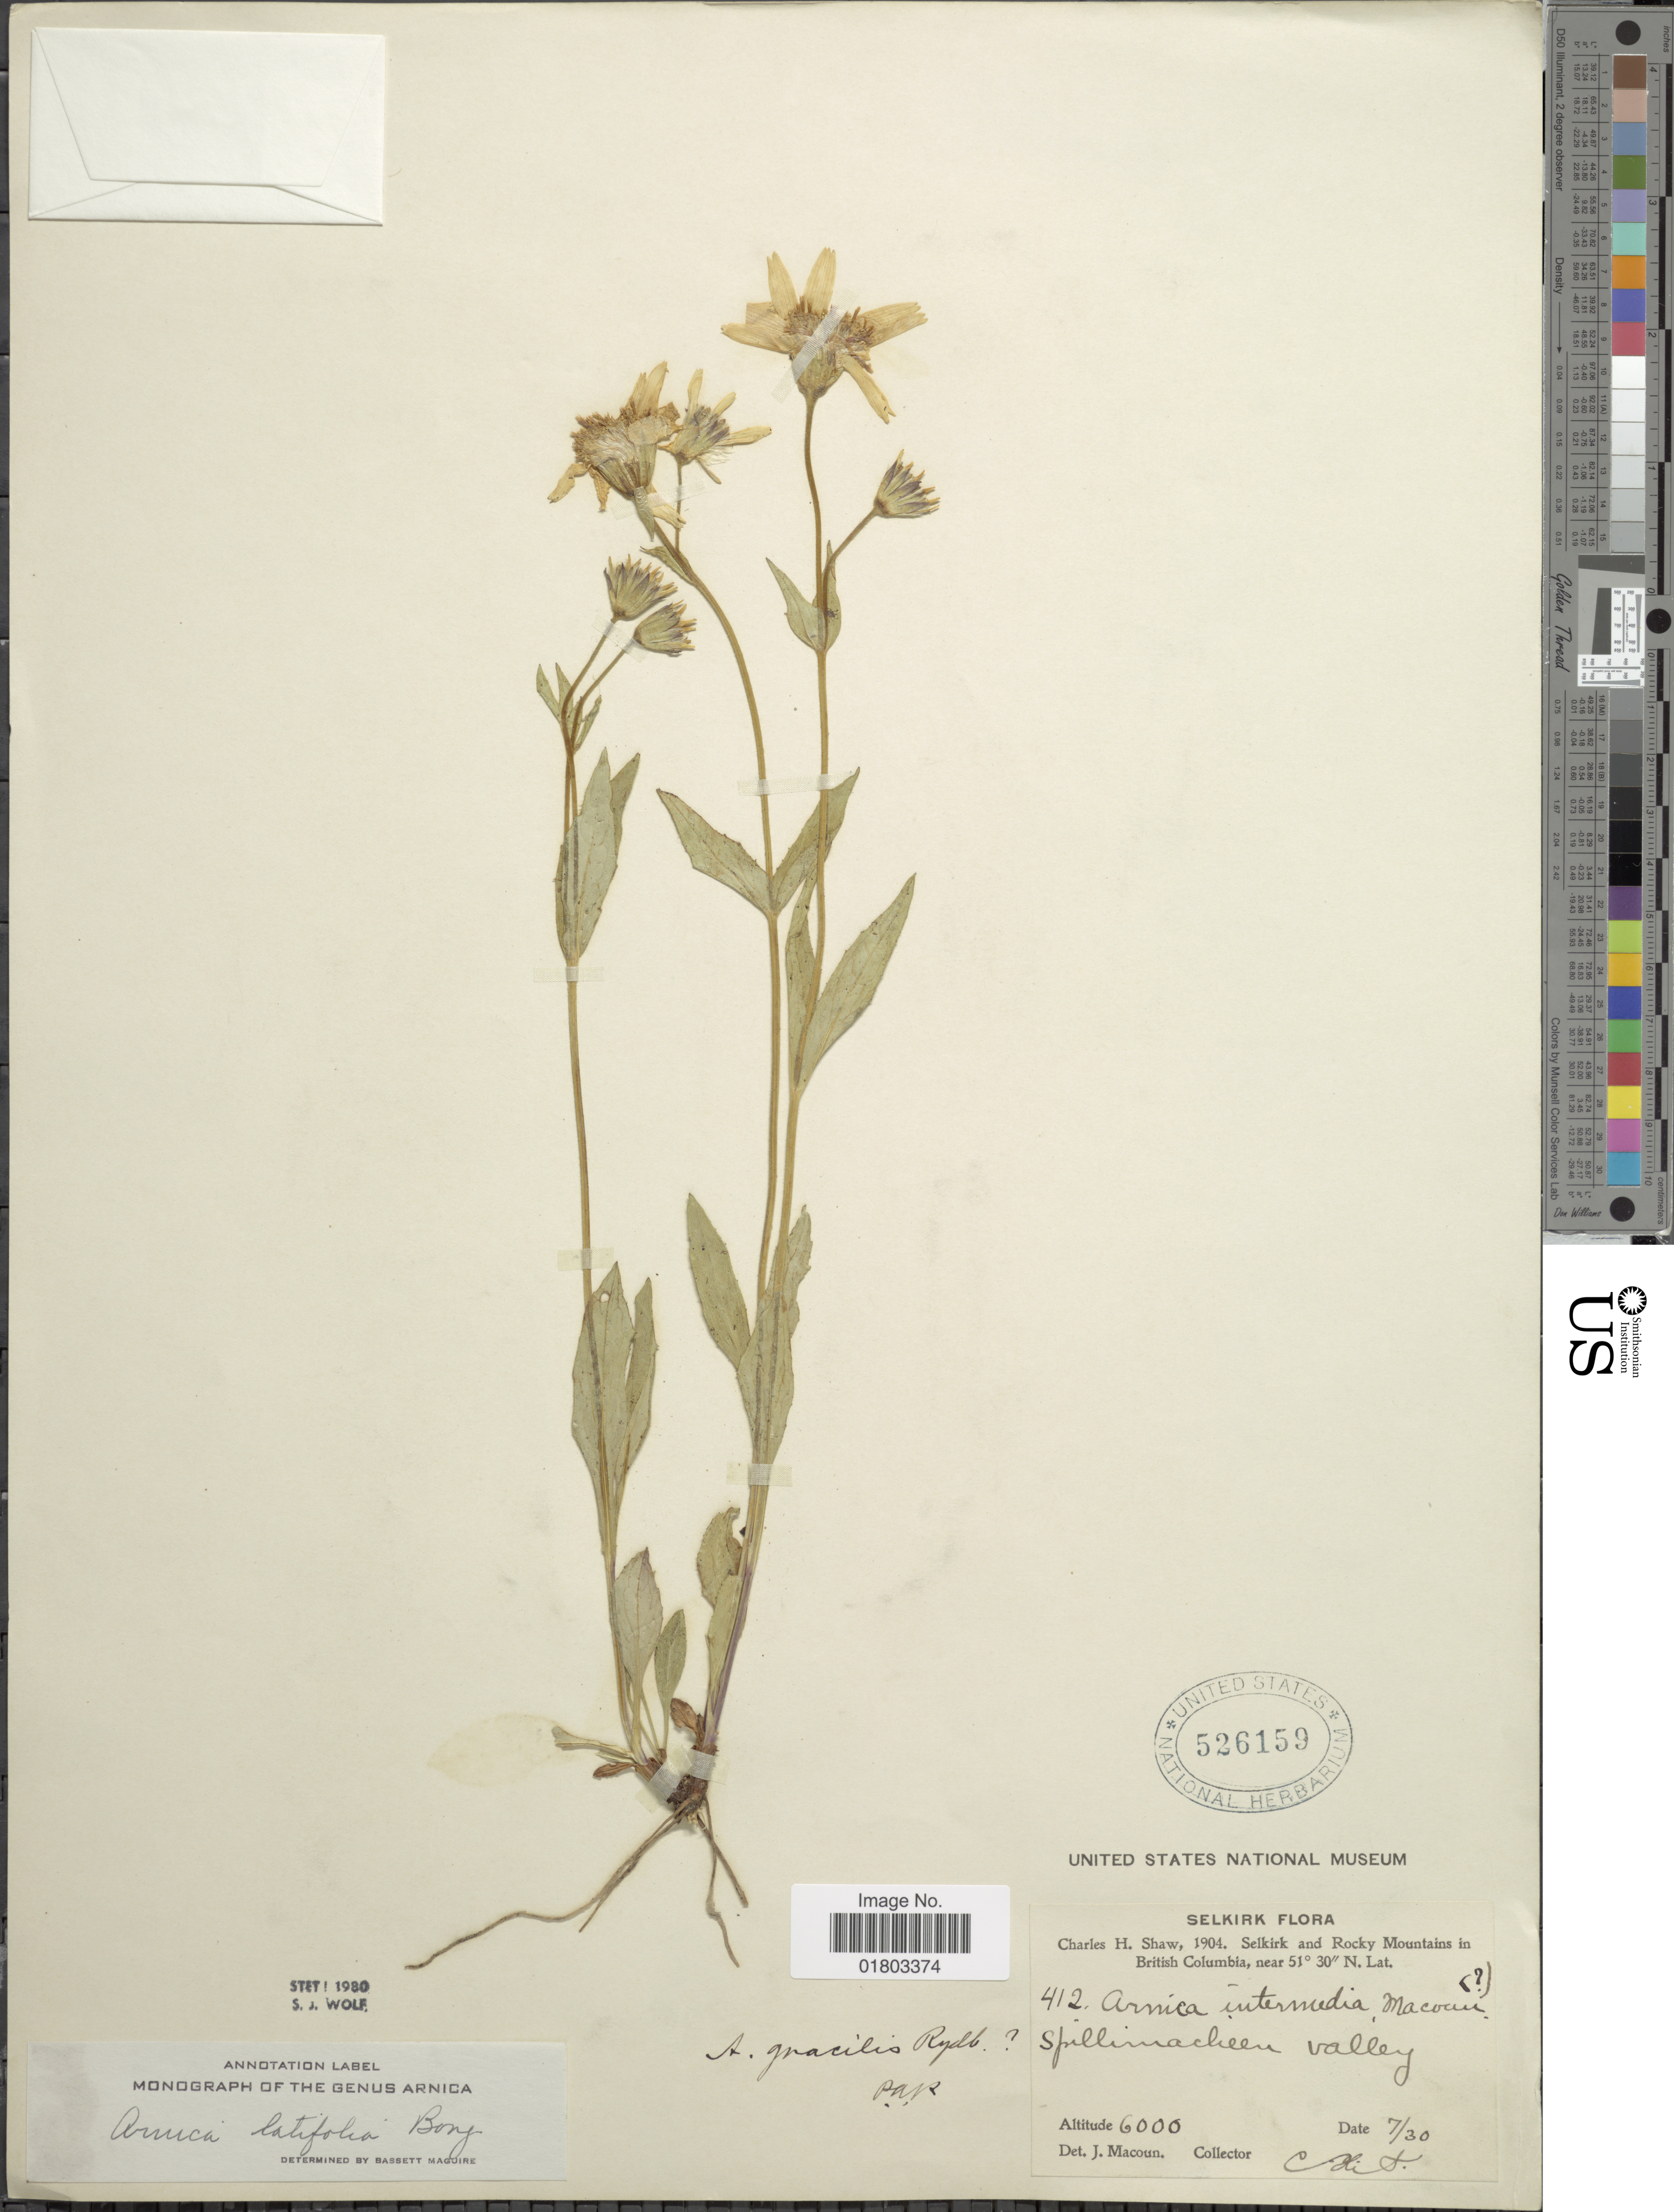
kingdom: Plantae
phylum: Tracheophyta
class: Magnoliopsida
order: Asterales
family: Asteraceae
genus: Arnica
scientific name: Arnica latifolia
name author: Bong.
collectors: C. H. Shaw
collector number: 412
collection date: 1904-07-30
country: Canada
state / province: British Columbia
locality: Selkirk and Rocky Mountains, Spillimacheen Valley.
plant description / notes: Precise locality edit: Corrected "Selkir and Rocky Mountains, Spillimachillu Valley" to "Selkirk and Rocky Mountains, Spillimacheen Valley."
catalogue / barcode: US 526159